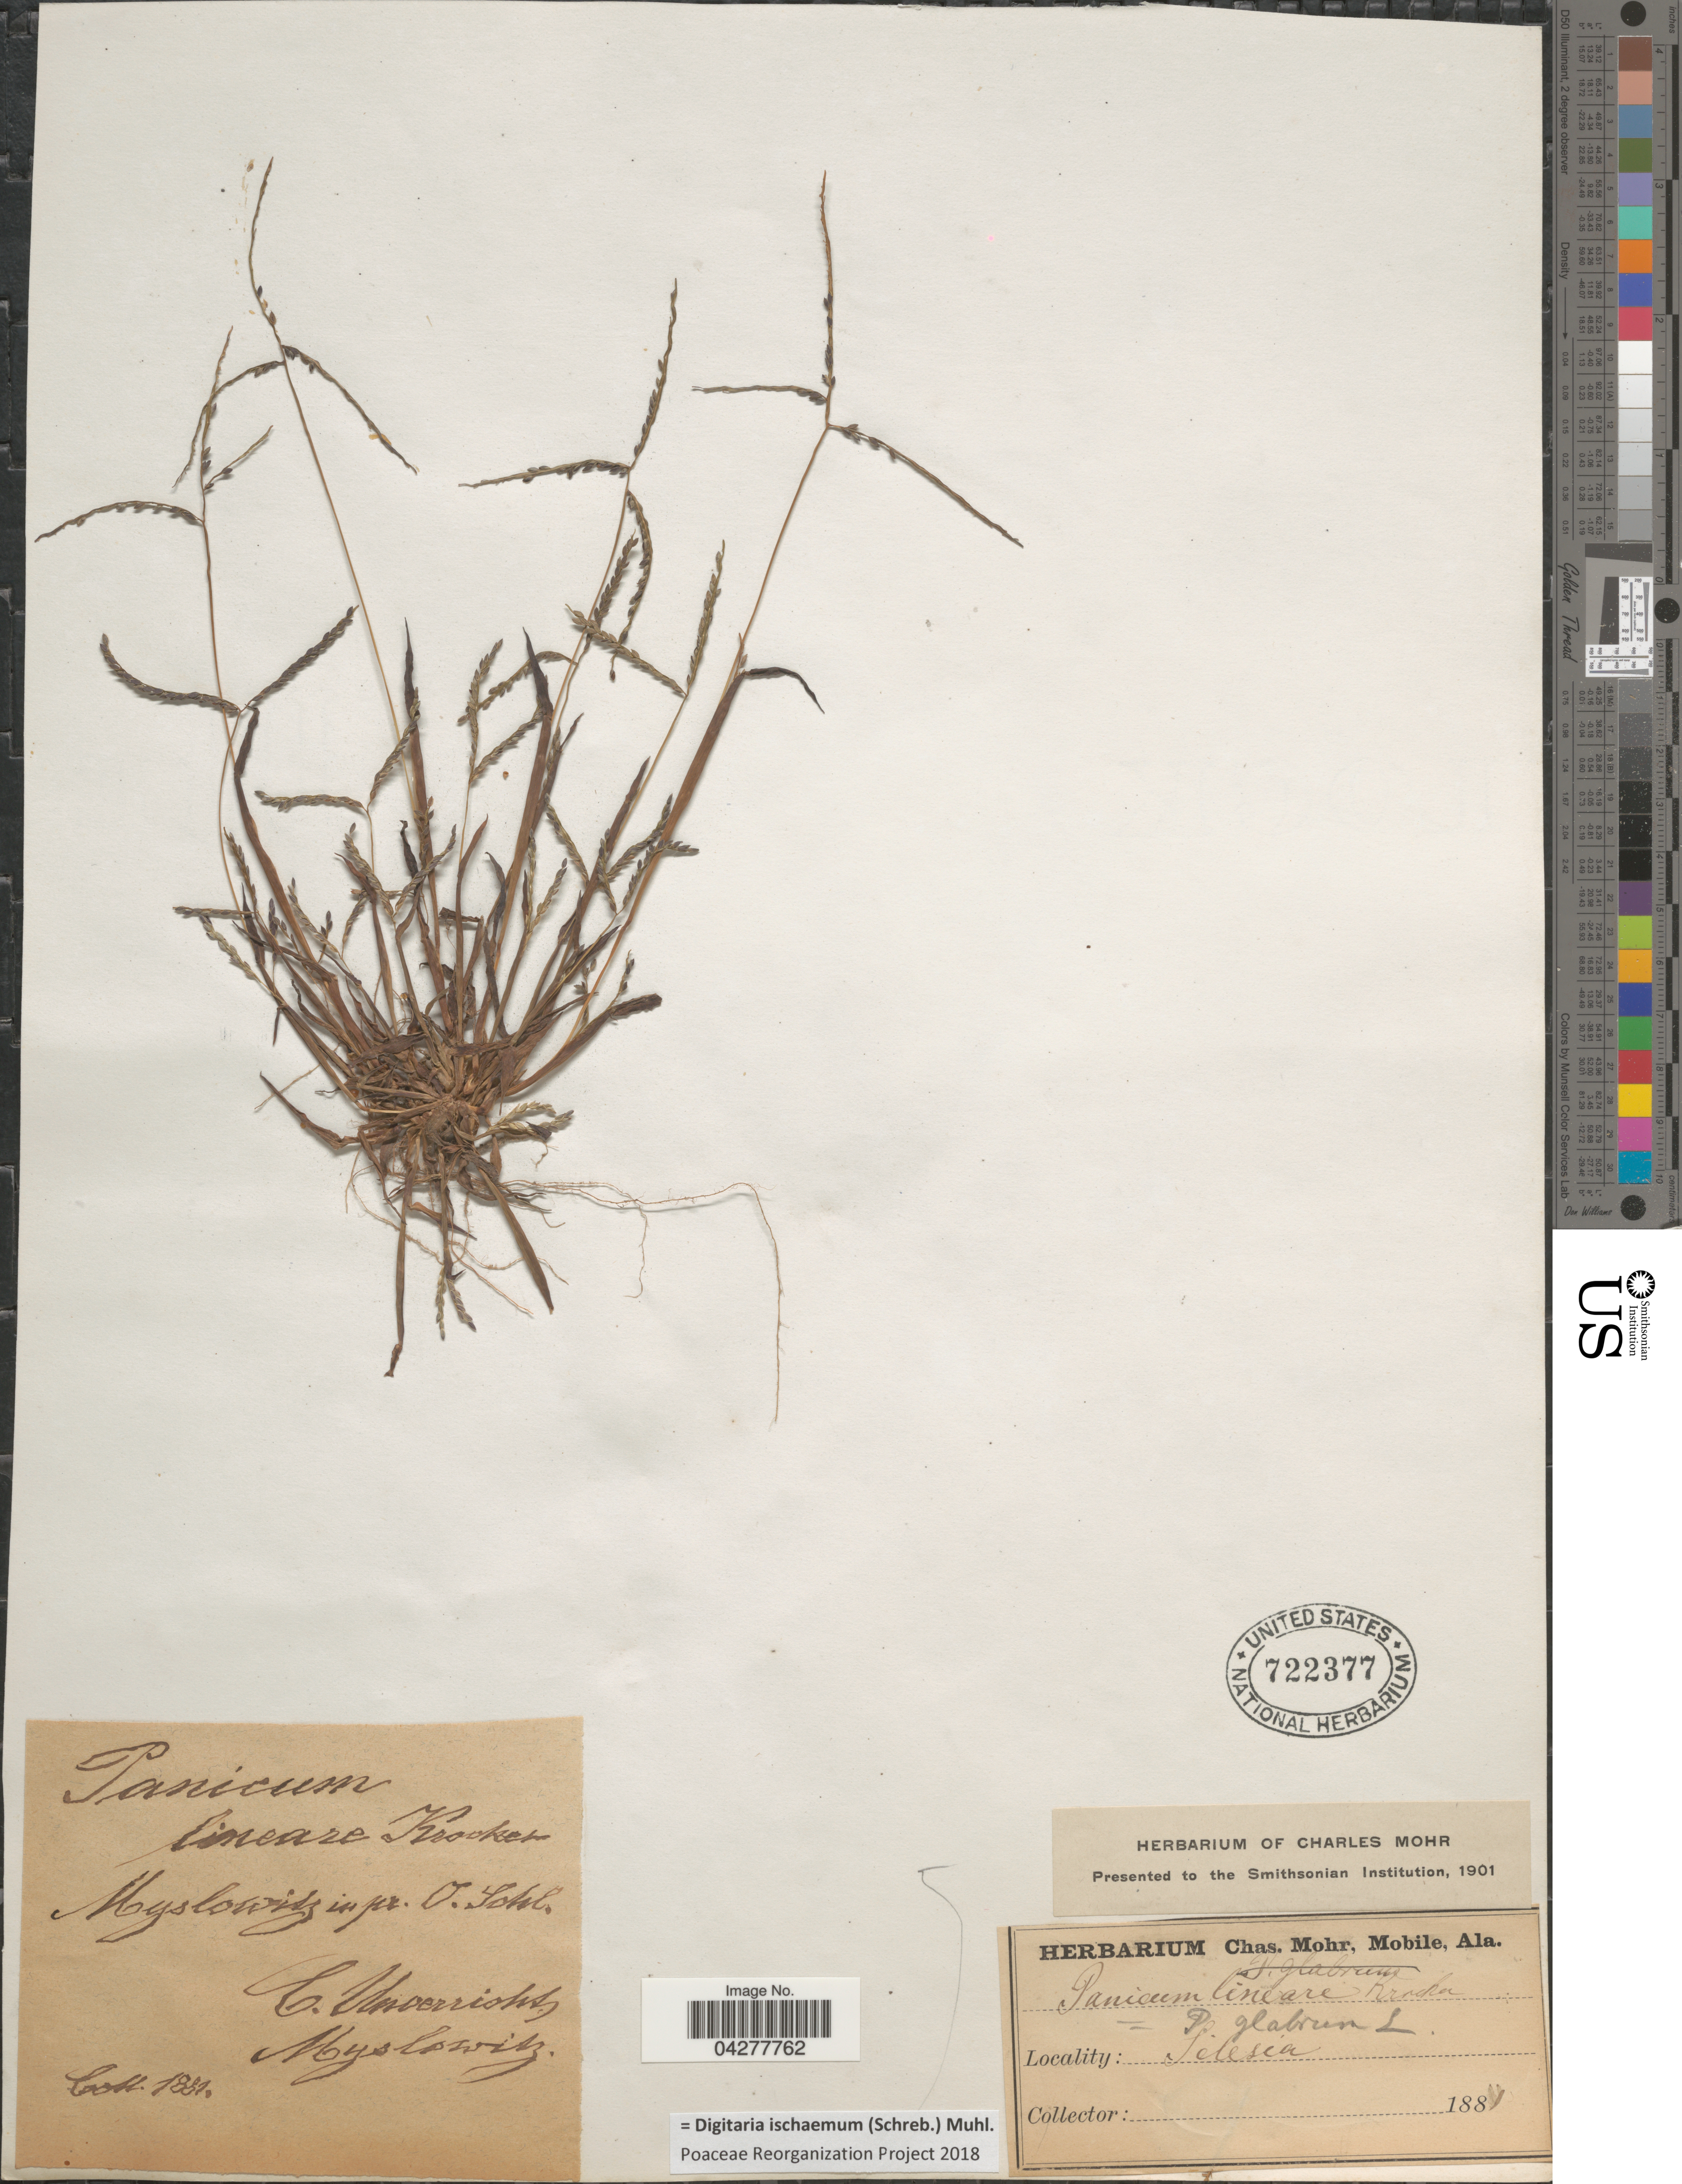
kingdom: Plantae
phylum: Tracheophyta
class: Liliopsida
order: Poales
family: Poaceae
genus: Digitaria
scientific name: Digitaria ischaemum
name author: (Schreber) Schreber ex Muhl.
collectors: Collector illegible & Myslowitz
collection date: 1881-08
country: Czechia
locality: Selesia.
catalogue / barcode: US 722377